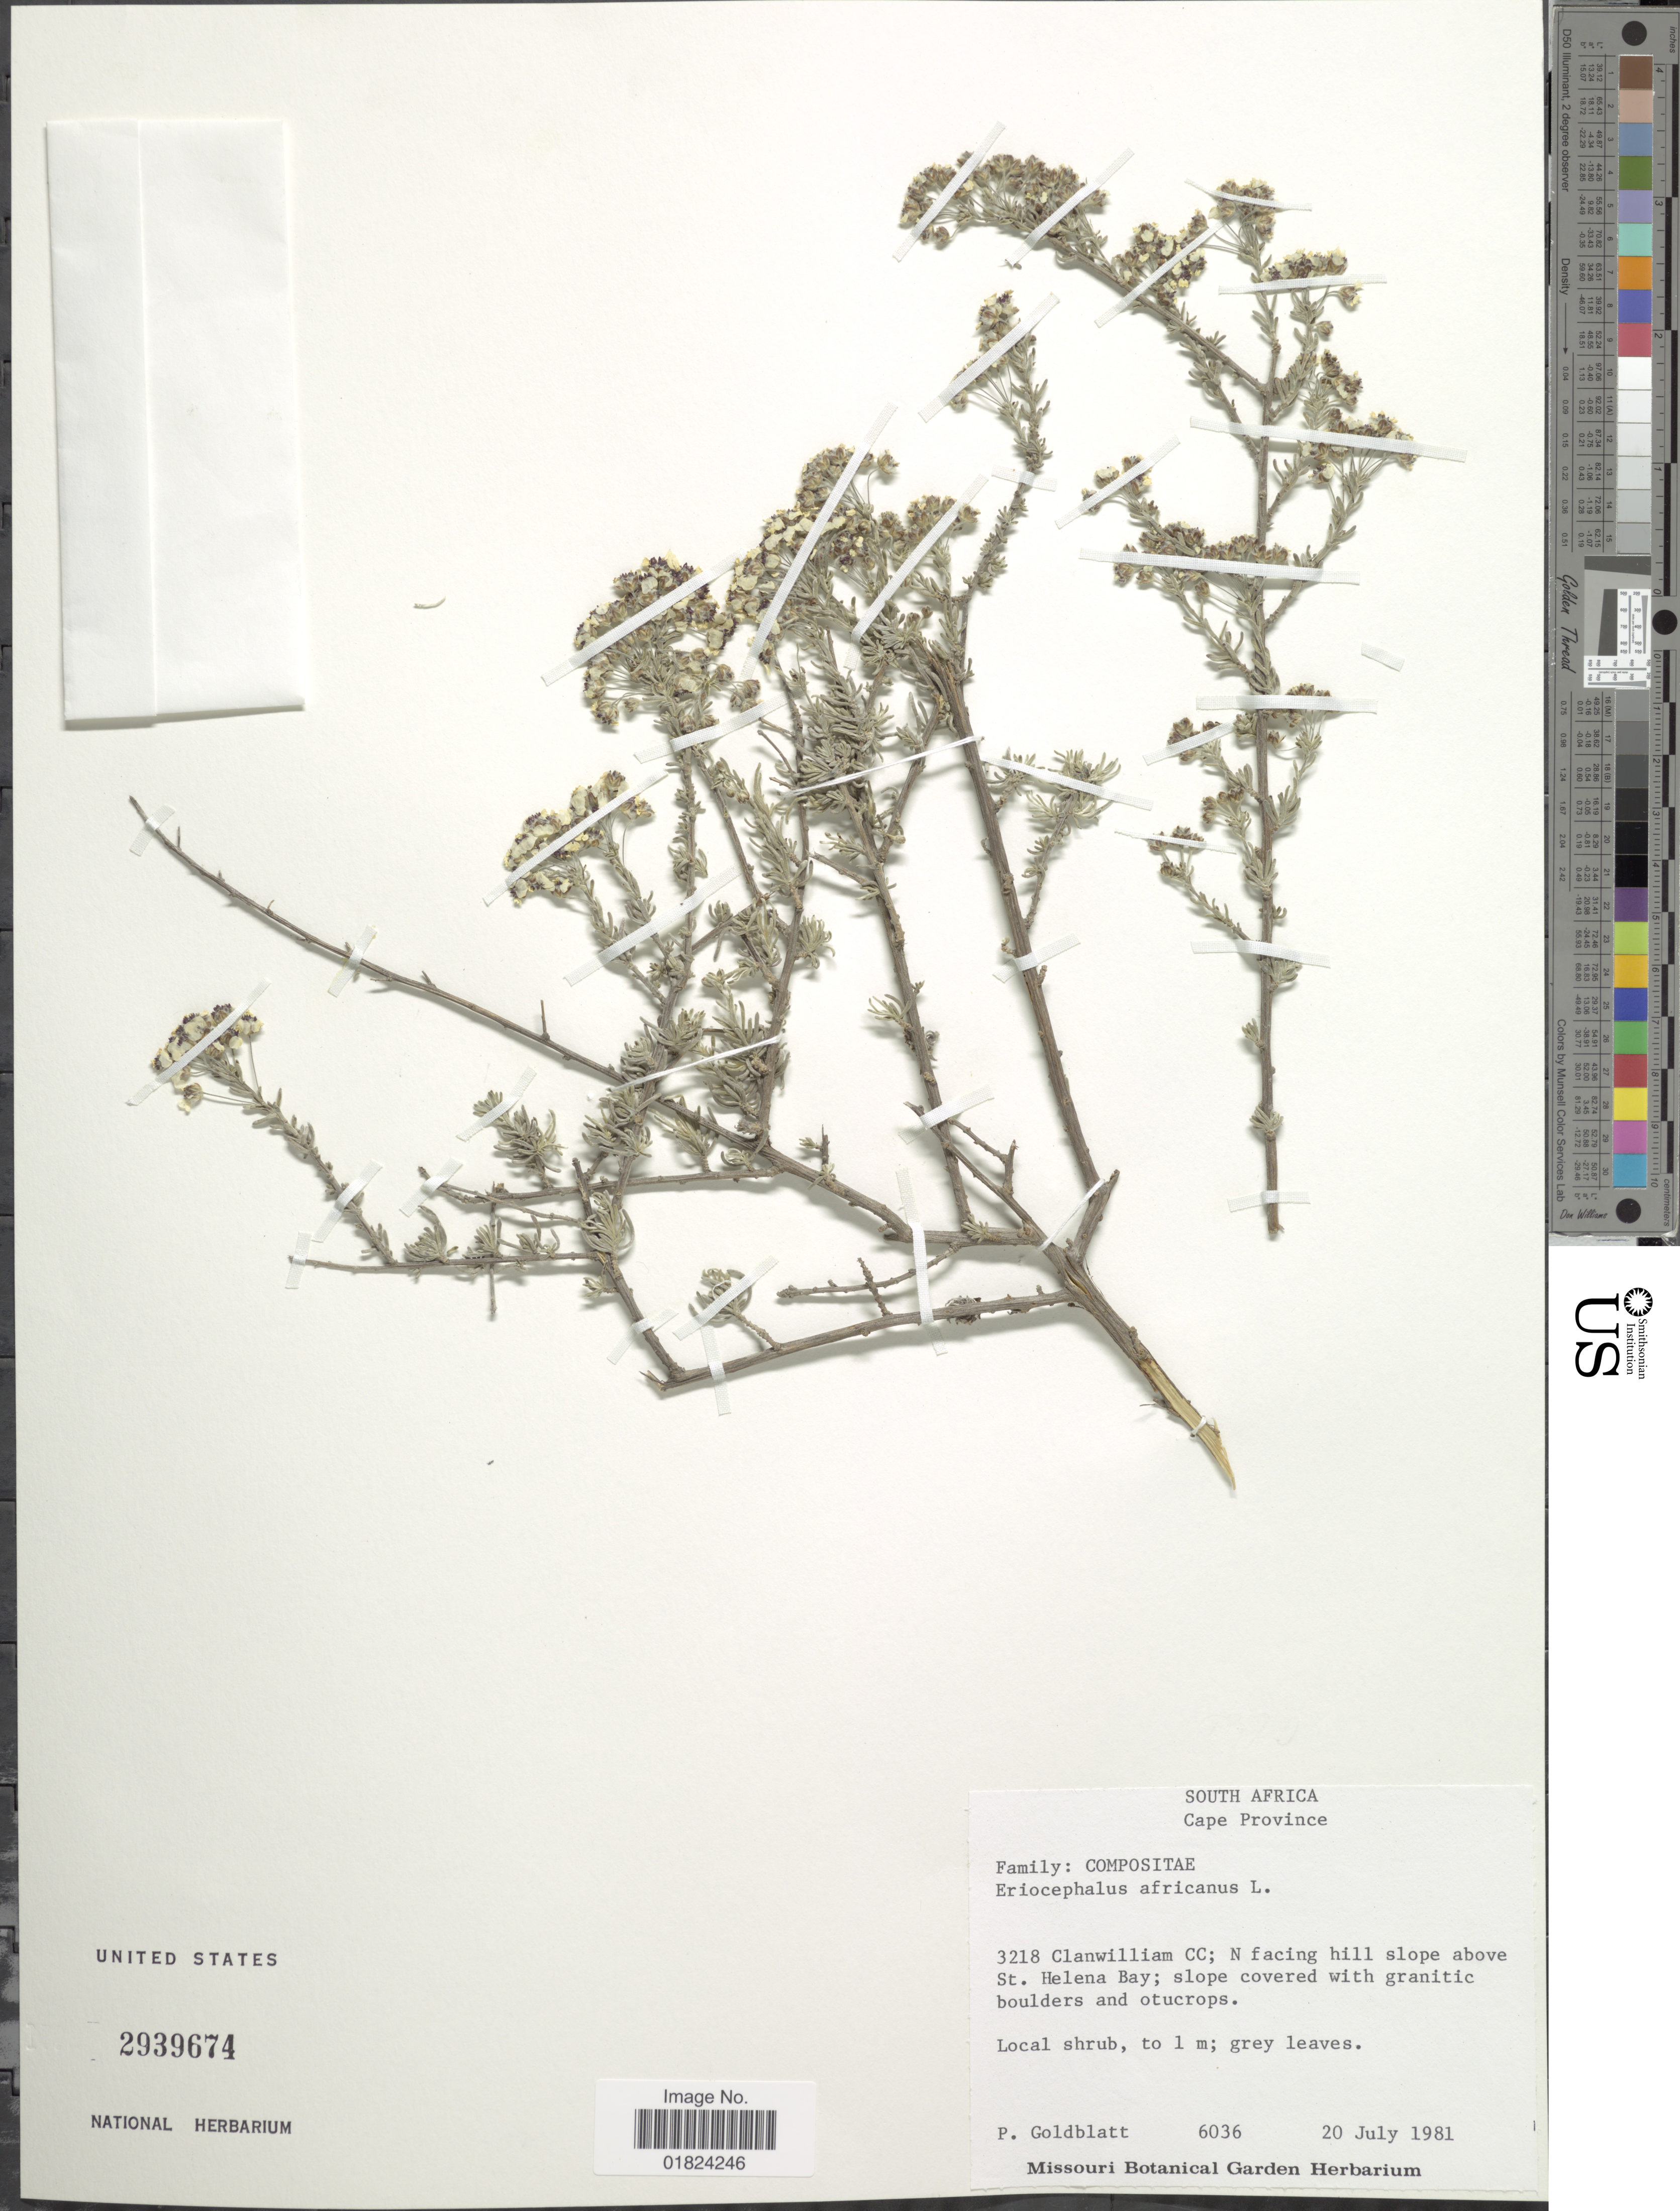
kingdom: Plantae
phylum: Tracheophyta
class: Magnoliopsida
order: Asterales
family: Asteraceae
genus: Eriocephalus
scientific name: Eriocephalus africanus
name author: L.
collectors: P. Goldblatt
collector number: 6036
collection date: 1981-07-20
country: South Africa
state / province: Western Cape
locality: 3218 Clanwilliam CC; N facing hill slope above St. Helena Bay.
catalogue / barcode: US 2939674